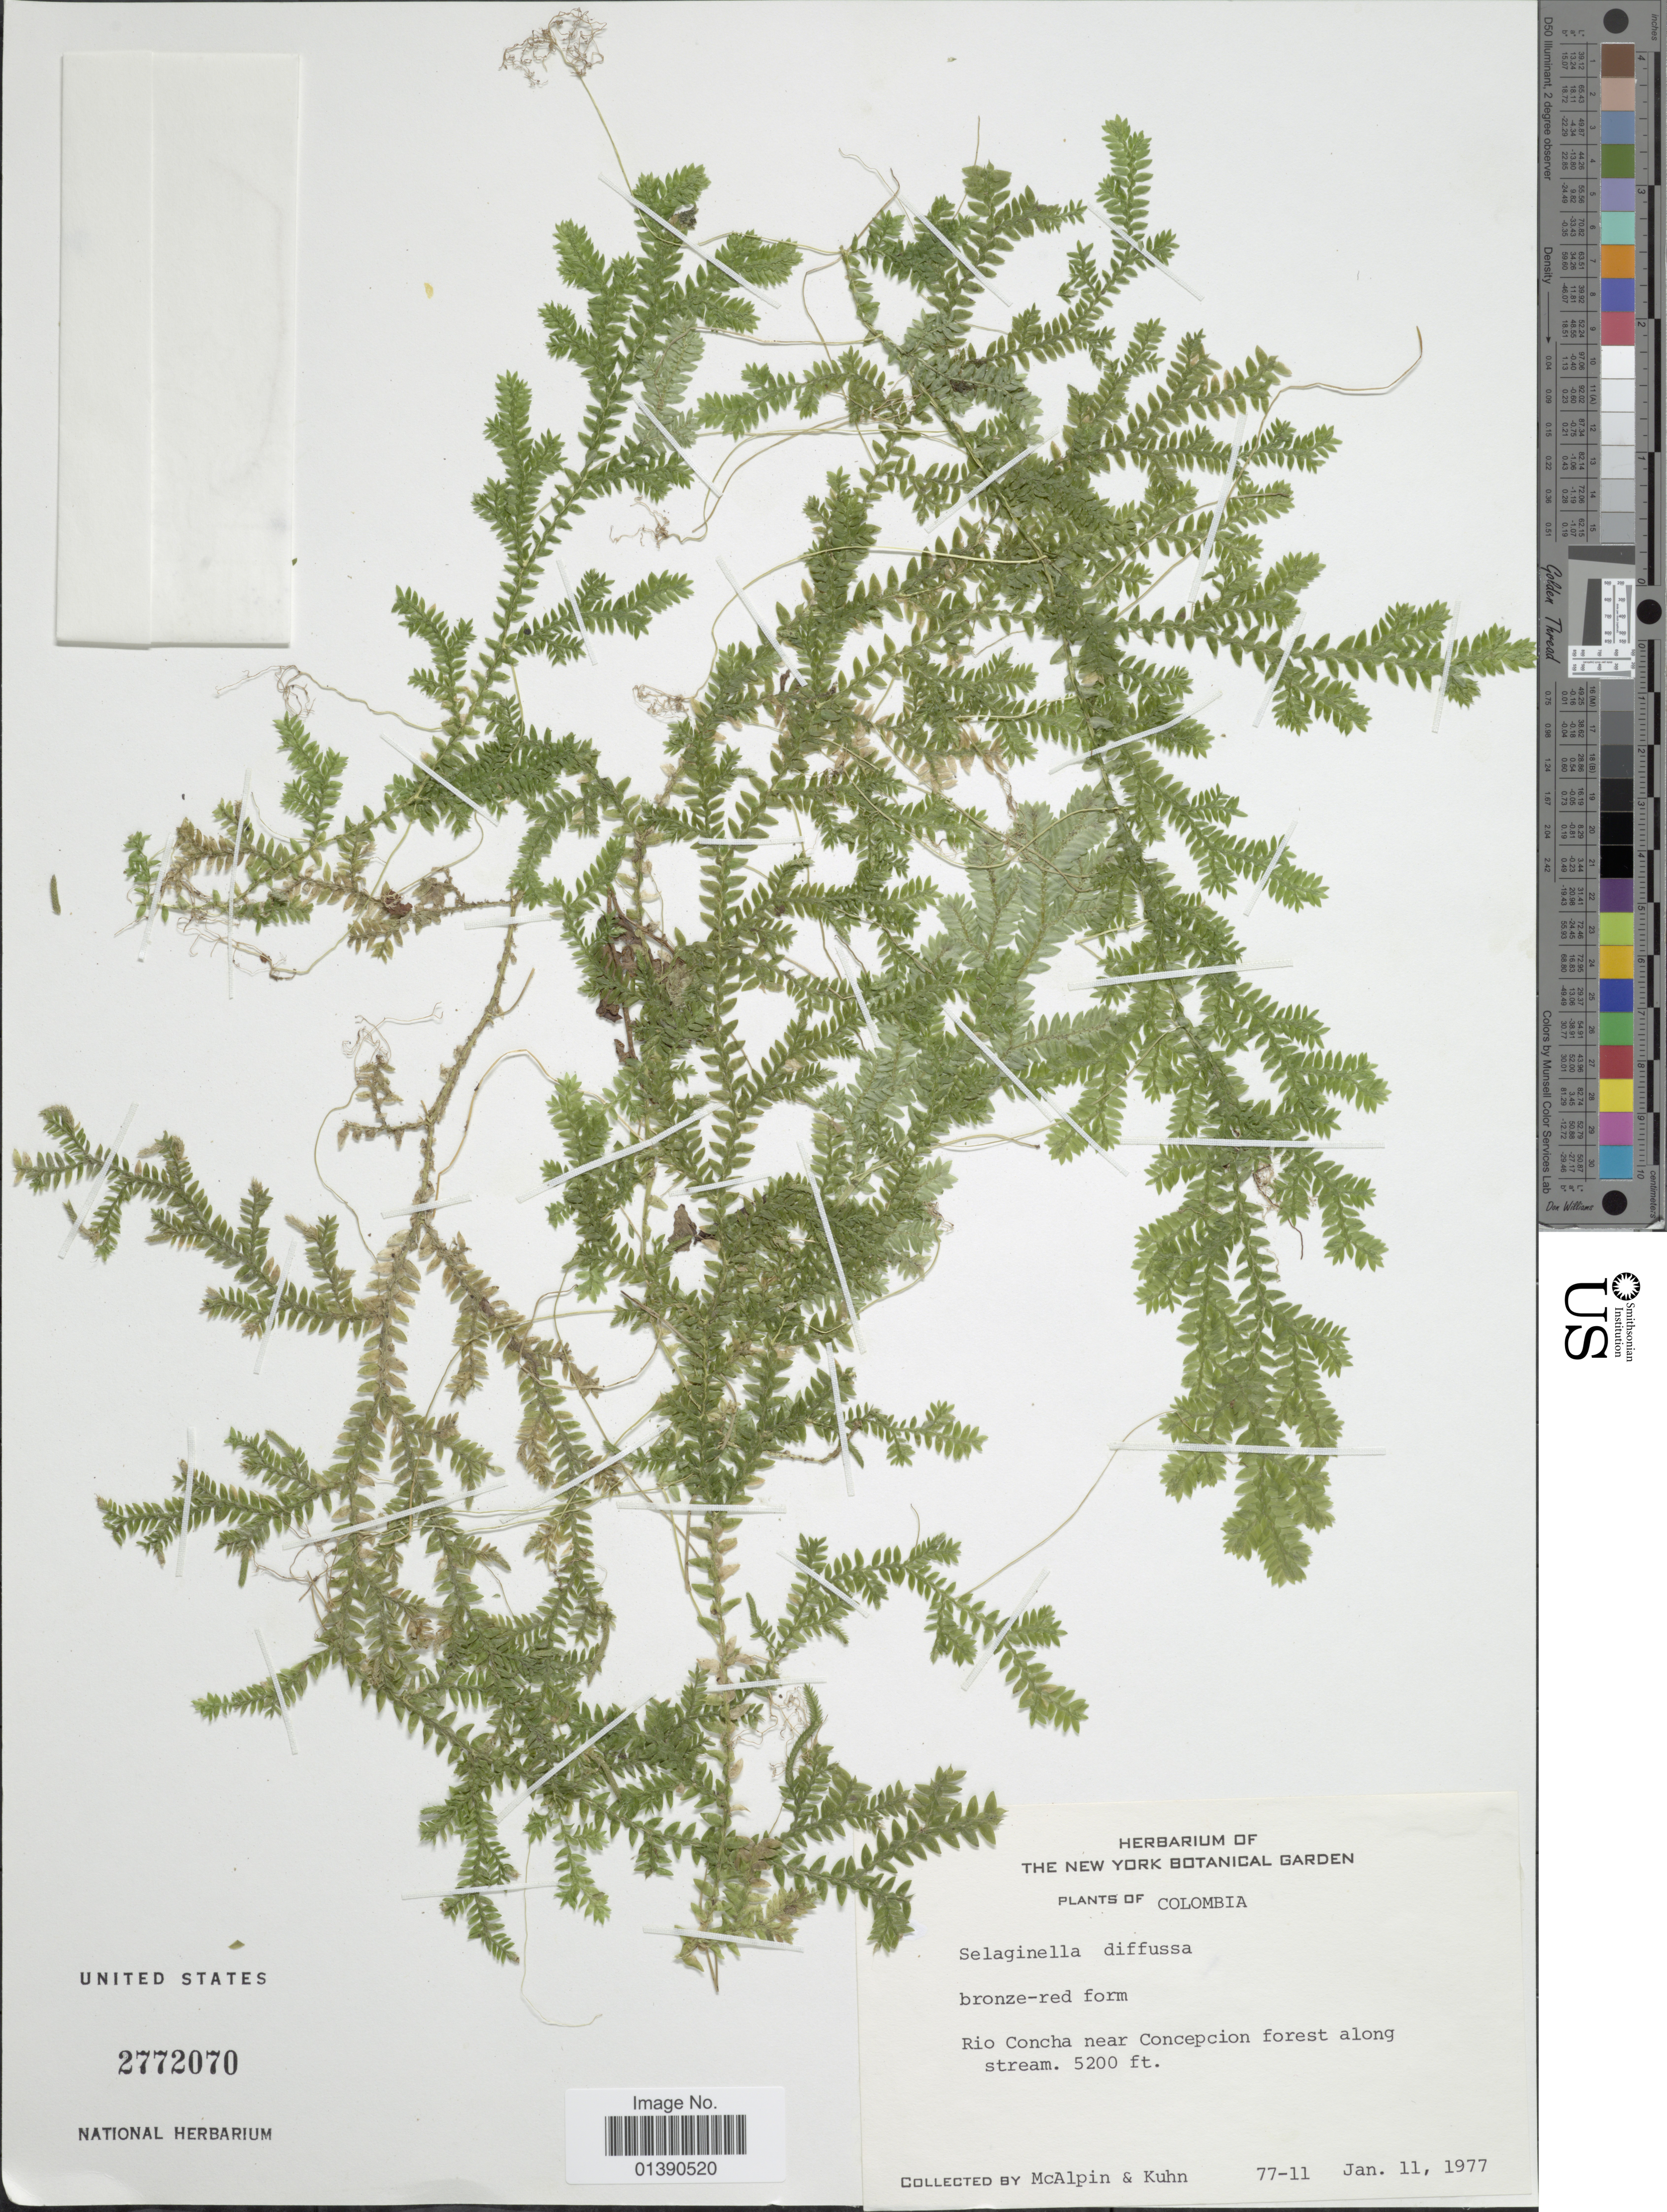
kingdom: Plantae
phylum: Tracheophyta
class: Lycopodiopsida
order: Selaginellales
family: Selaginellaceae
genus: Selaginella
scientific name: Selaginella diffusa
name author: (C. Presl) Spring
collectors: -- McAlpin & -. Kuhn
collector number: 77-11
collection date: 1977-01-11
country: Colombia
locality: Rio Concha near Concepcion forest along stream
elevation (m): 1585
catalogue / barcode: US 2772070